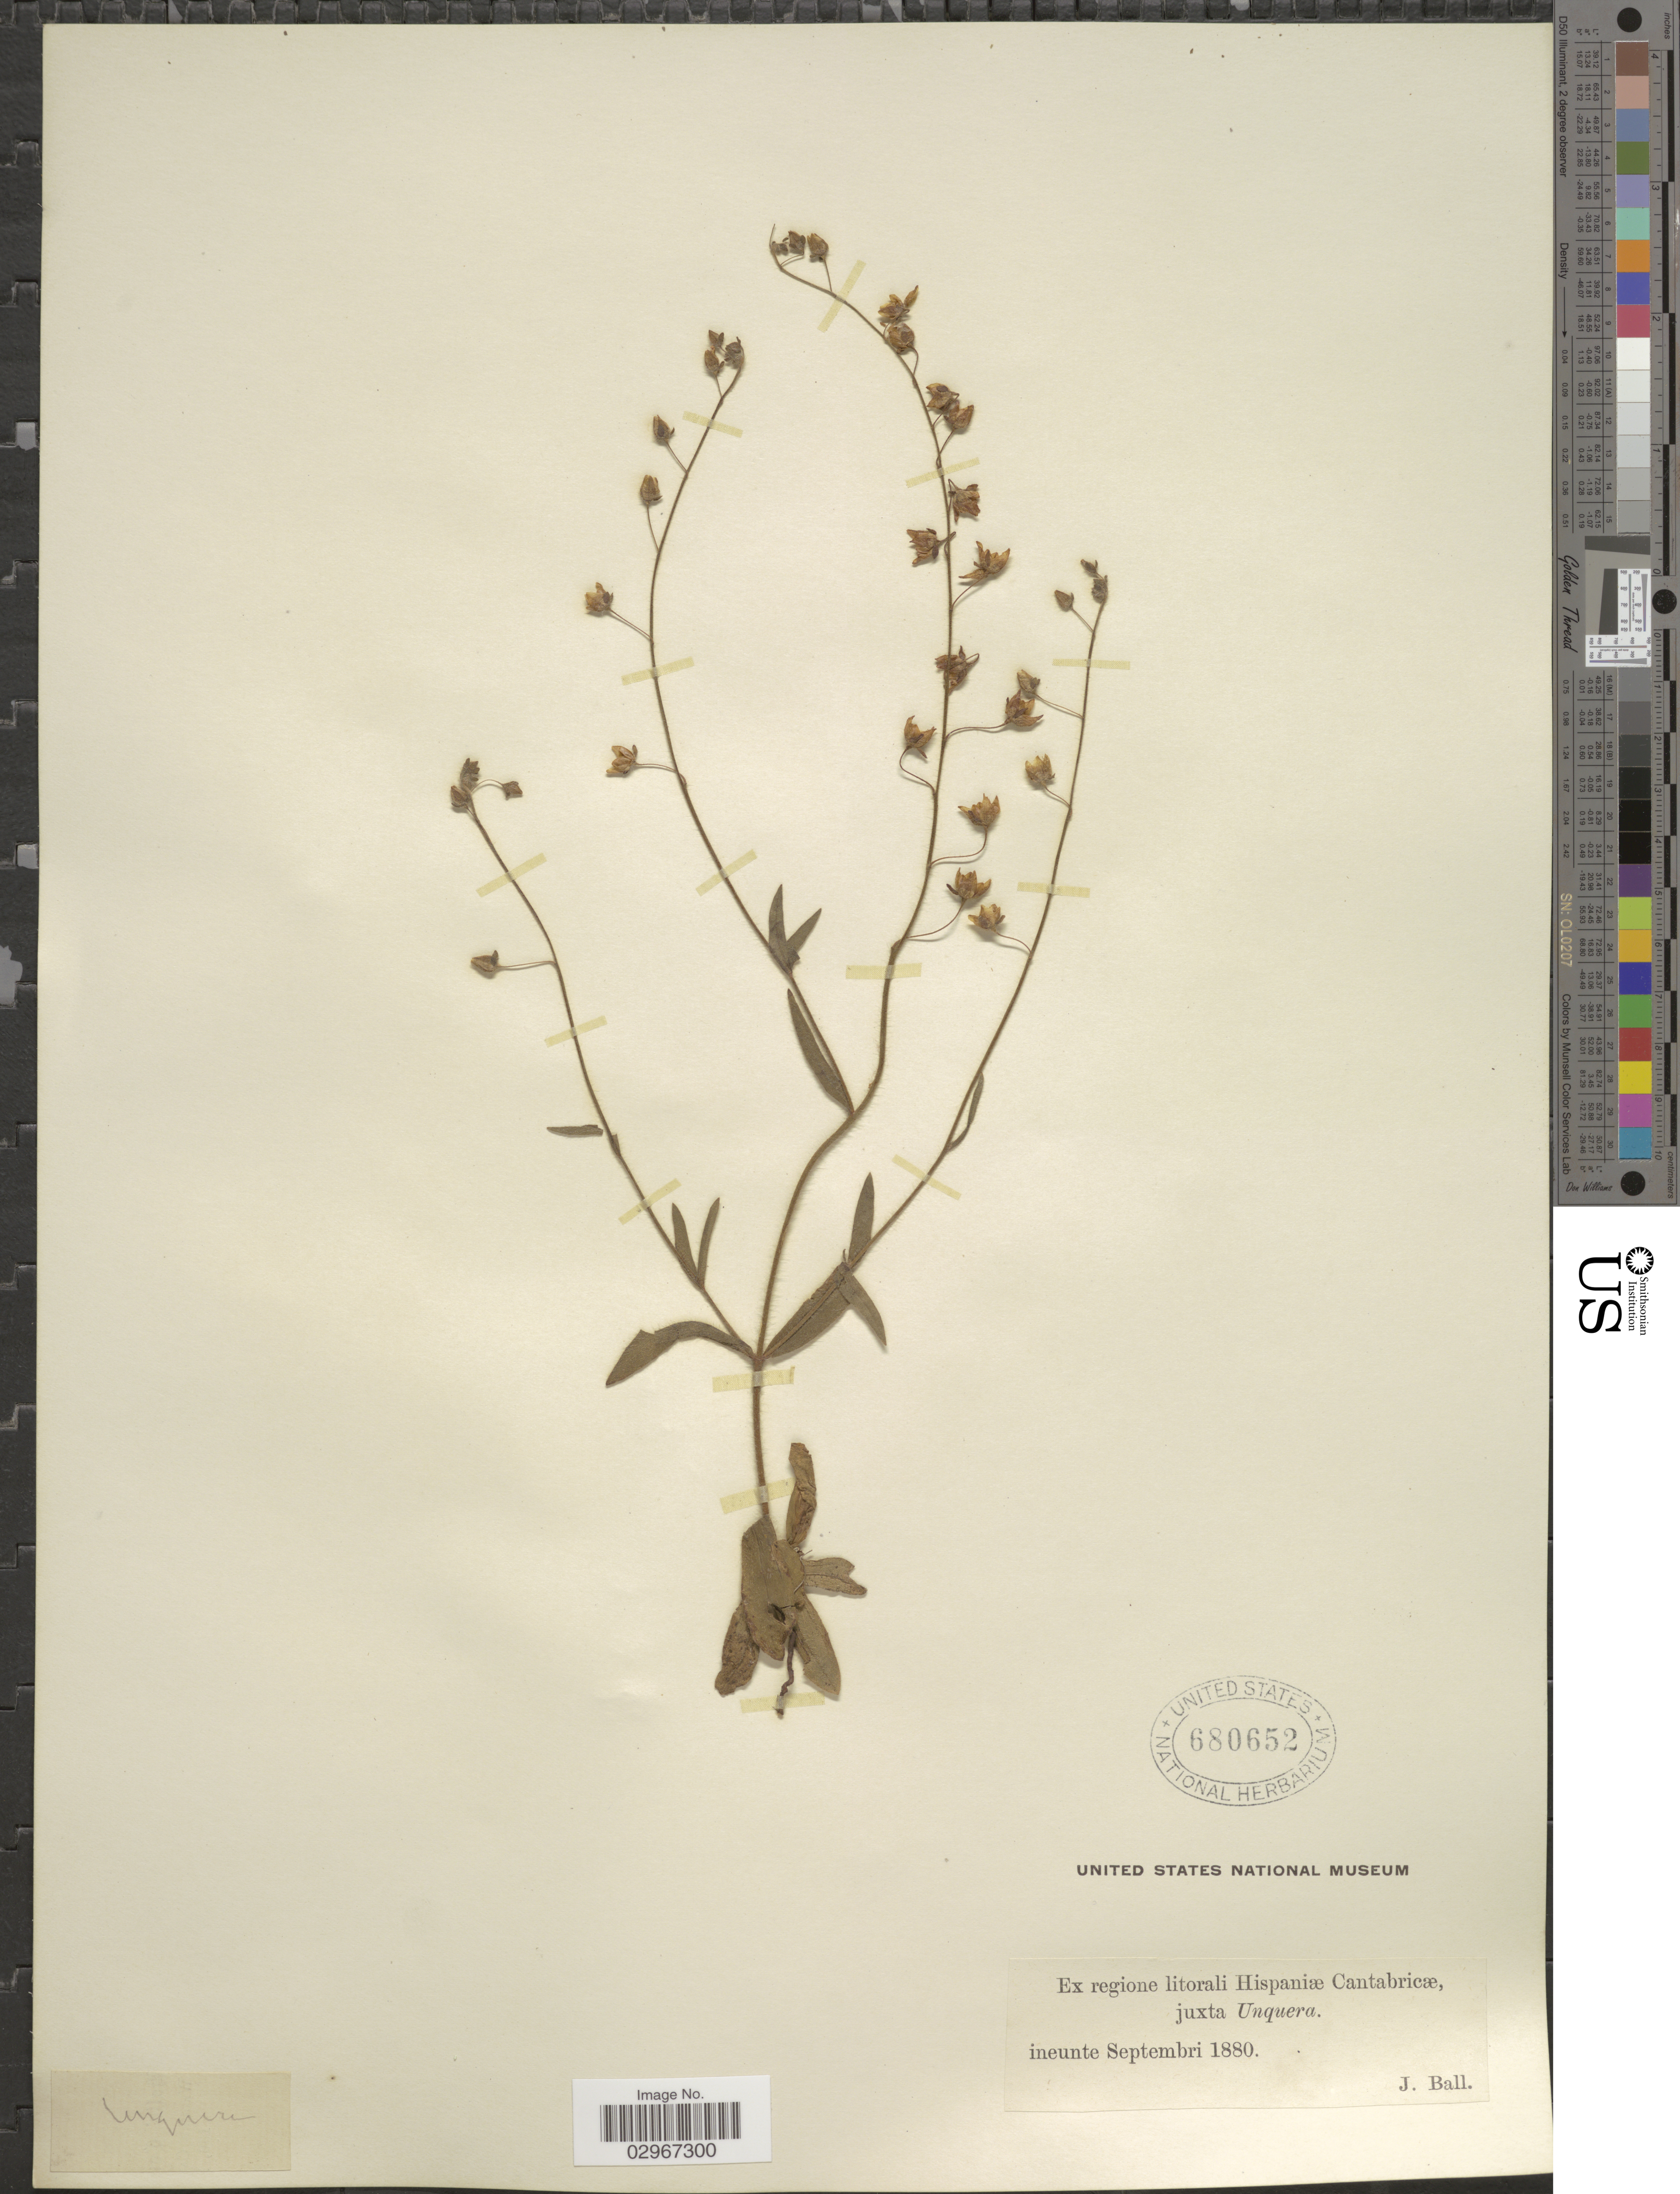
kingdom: Plantae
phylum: Tracheophyta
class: Magnoliopsida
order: Malvales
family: Cistaceae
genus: Helianthemum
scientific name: Helianthemum sp.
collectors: J. Ball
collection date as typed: ineunte Septembri 1880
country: Spain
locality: Ex regione litorali Hispaniae Cantabricae, juxta Unquera.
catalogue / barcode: US 680652